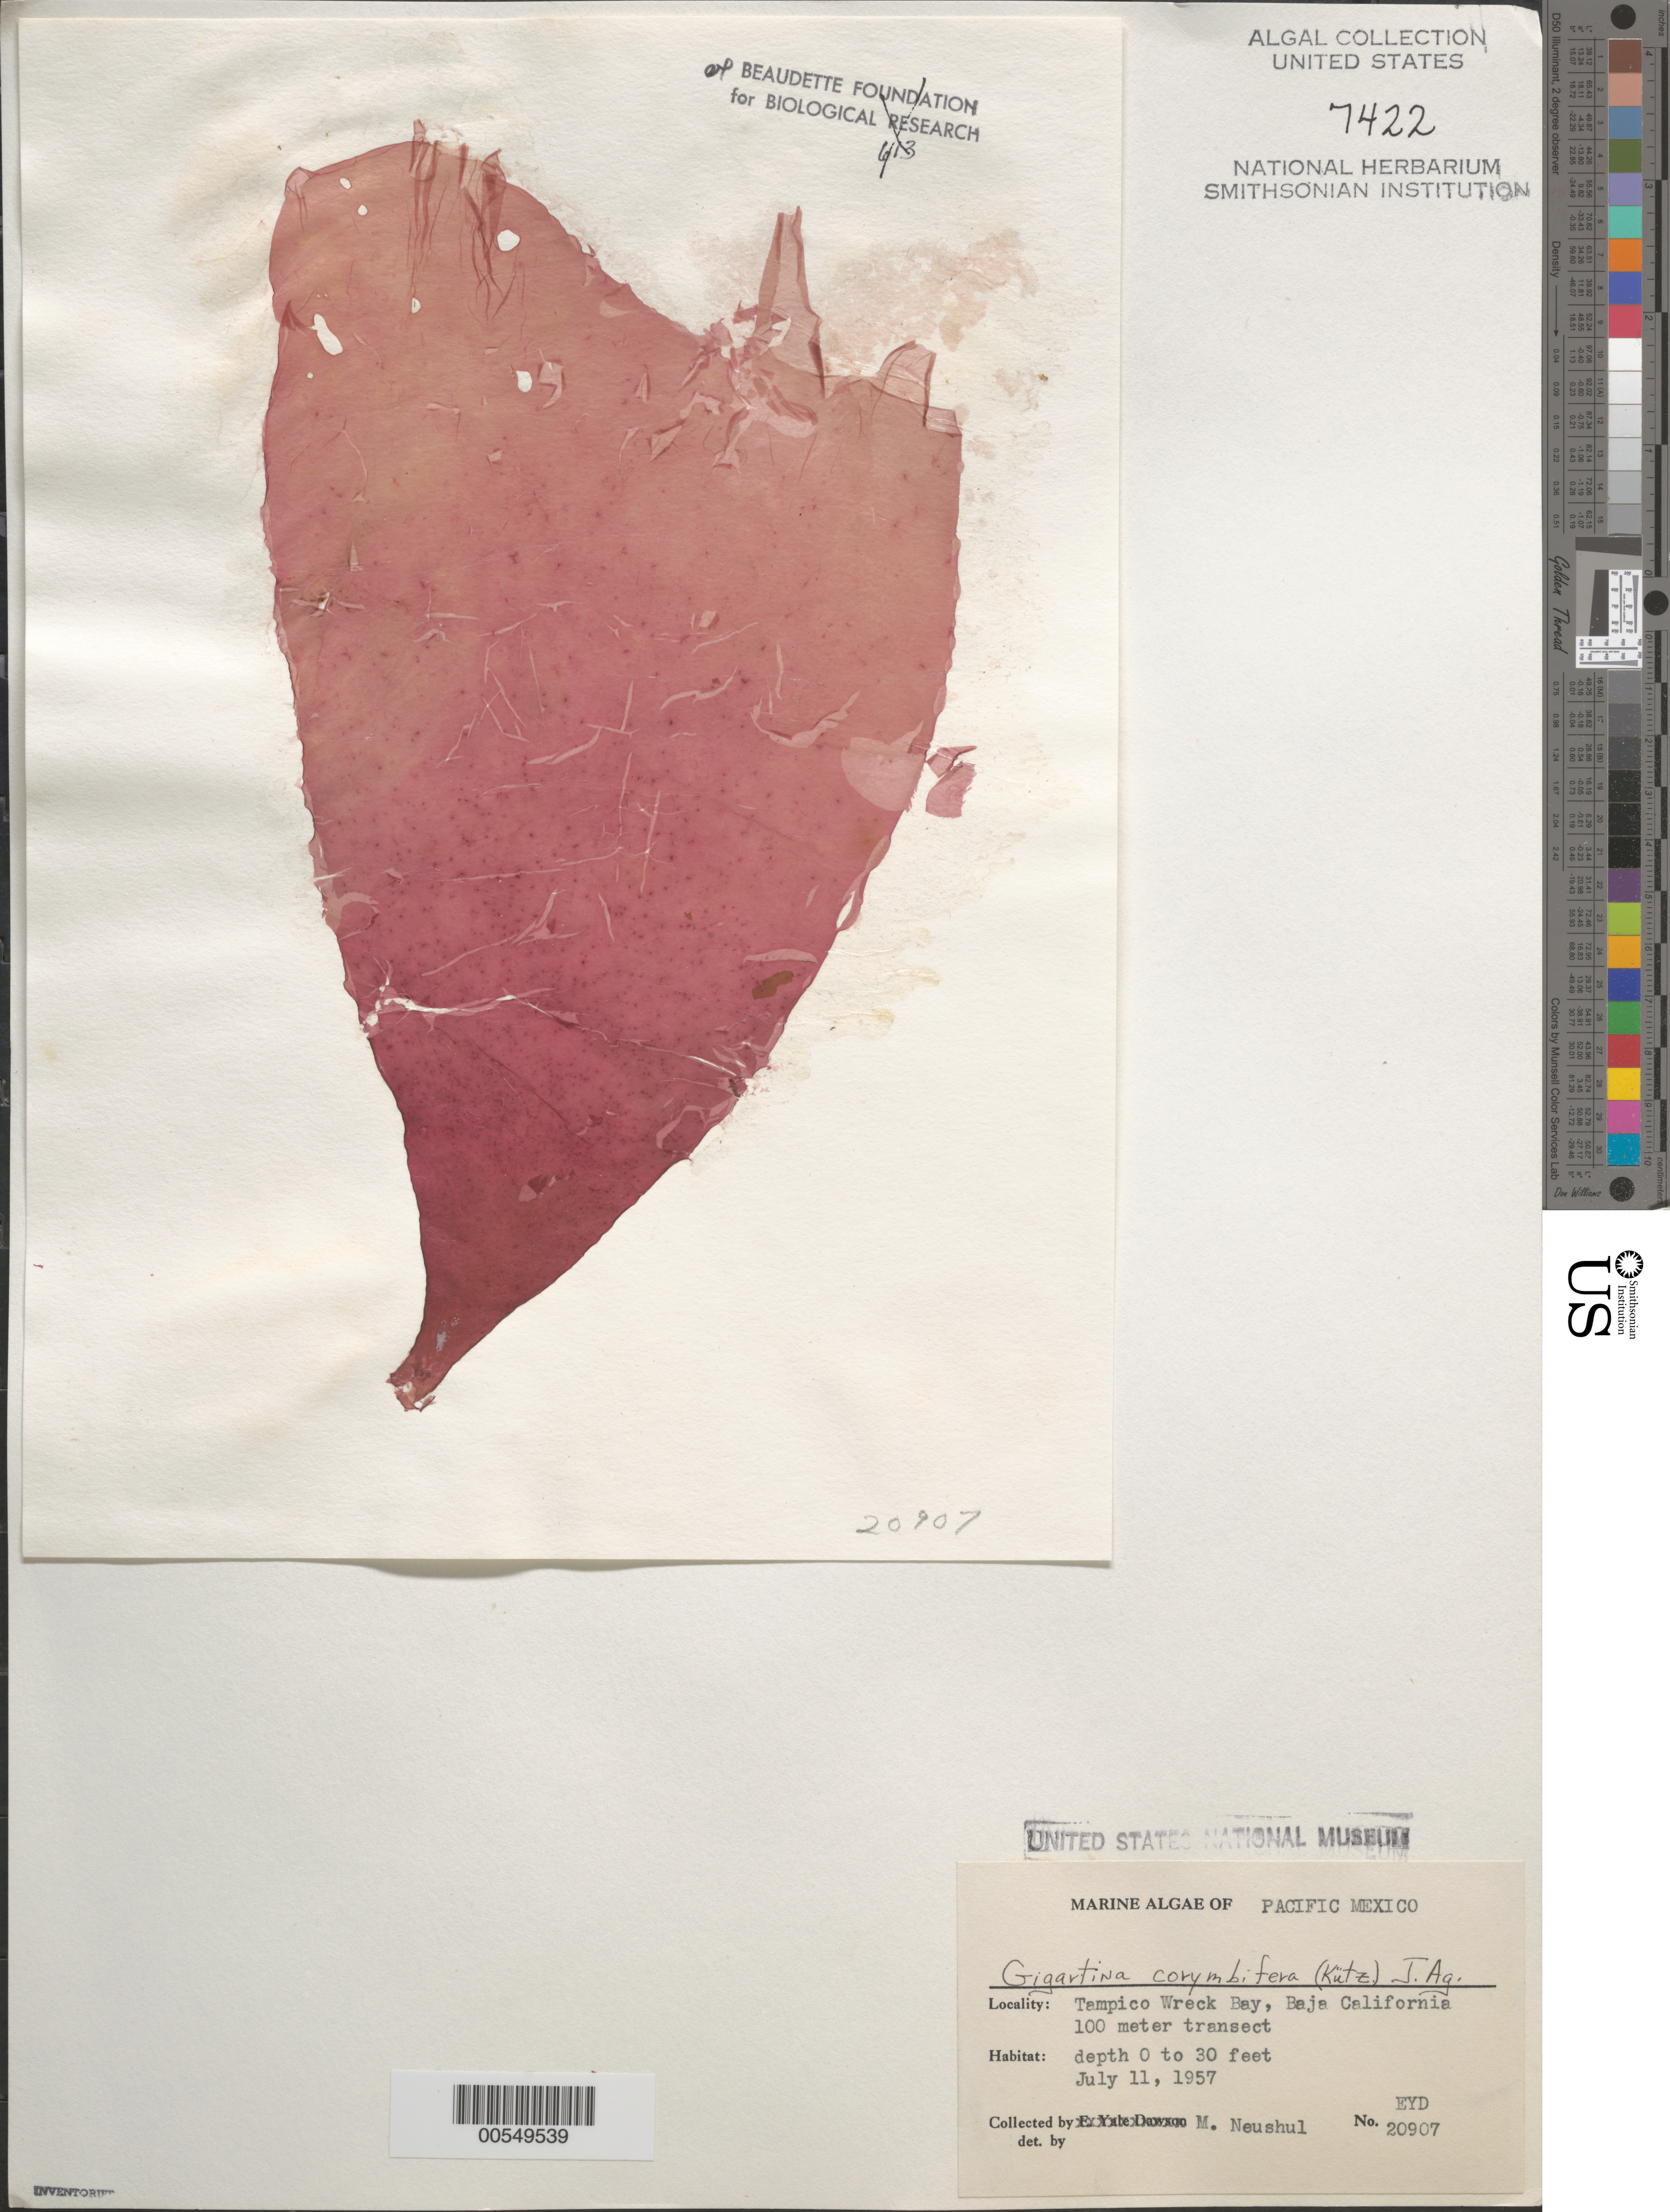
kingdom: Plantae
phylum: Rhodophyta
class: Florideophyceae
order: Gigartinales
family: Gigartinaceae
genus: Chondracanthus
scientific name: Chondracanthus corymbiferus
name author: (Kütz.) Guiry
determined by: Algae name updating Project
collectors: M. Neushul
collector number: EYD 20907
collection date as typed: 11 Jul 1957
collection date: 1957-07-11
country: Mexico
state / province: Baja California Norte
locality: Tampico Wreck Bay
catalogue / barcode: US 7422